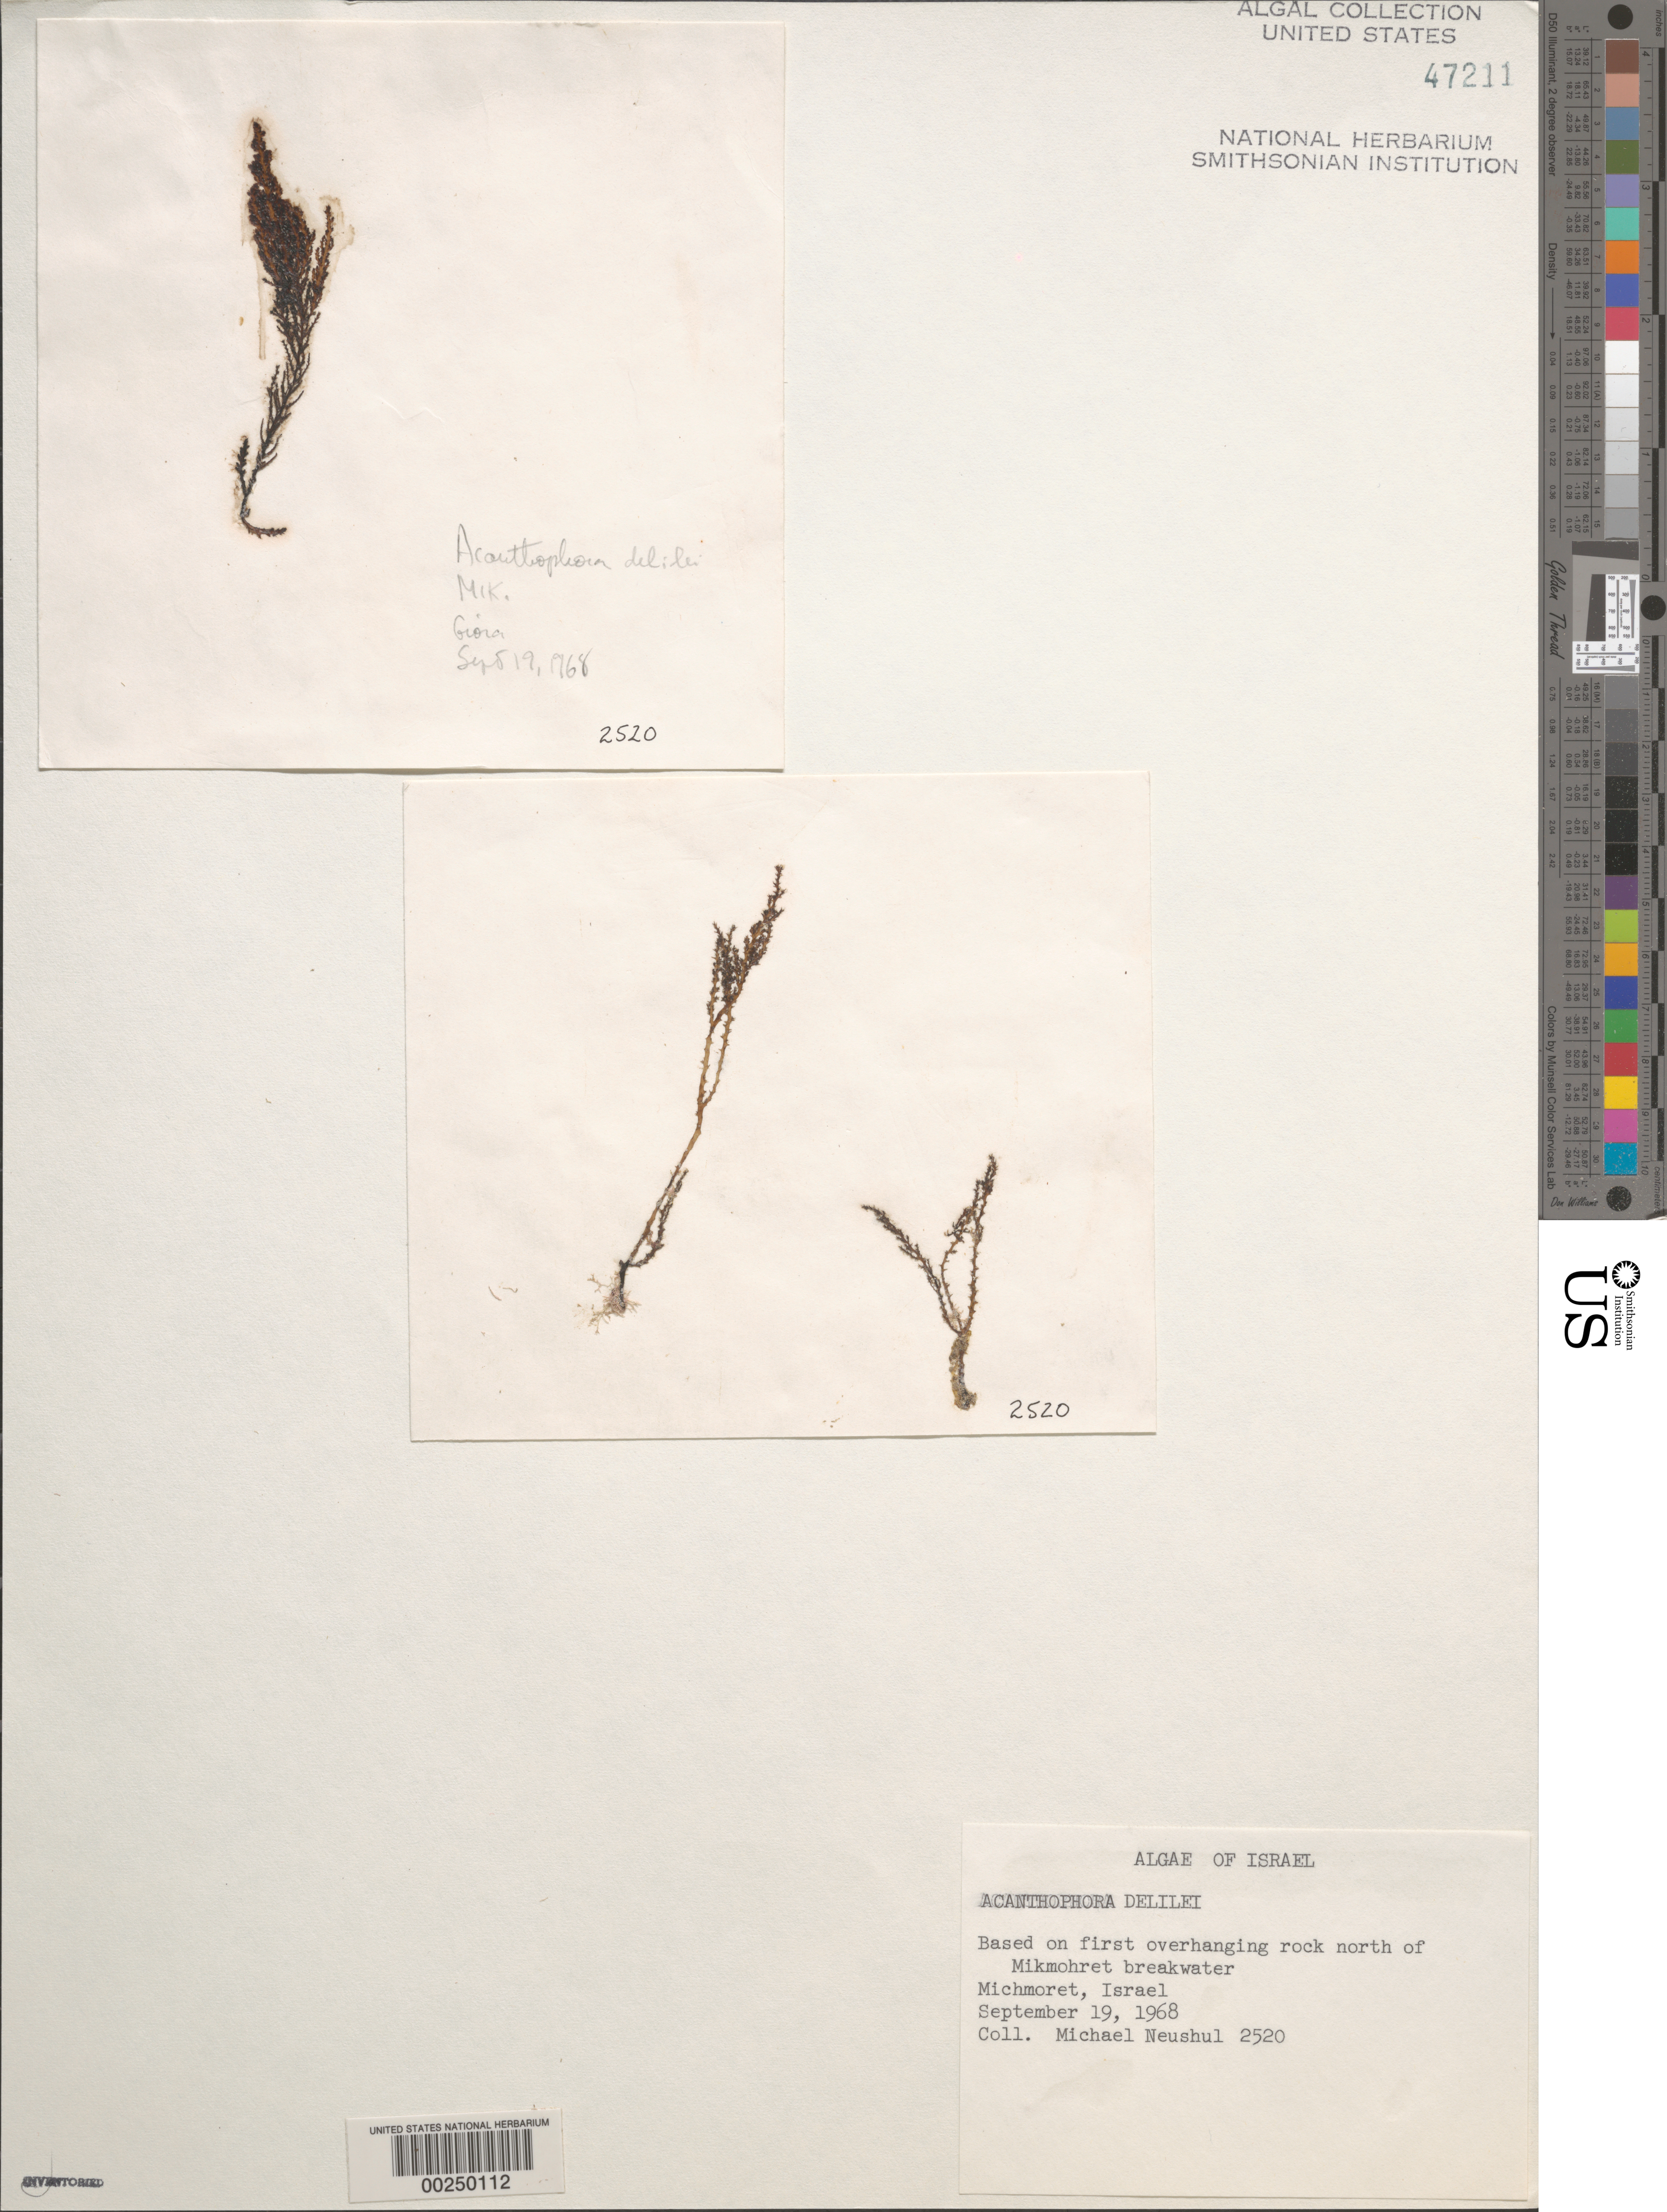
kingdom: Plantae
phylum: Rhodophyta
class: Florideophyceae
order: Ceramiales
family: Rhodomelaceae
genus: Acanthophora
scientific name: Acanthophora nayadiformis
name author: (Delile) Papenf.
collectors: M. Neushul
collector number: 2520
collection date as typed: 19 Sep 1968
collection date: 1968-09-19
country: Israel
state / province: Central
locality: Mikhmoret, north of Mikhmoret Breakwater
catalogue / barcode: US 47211